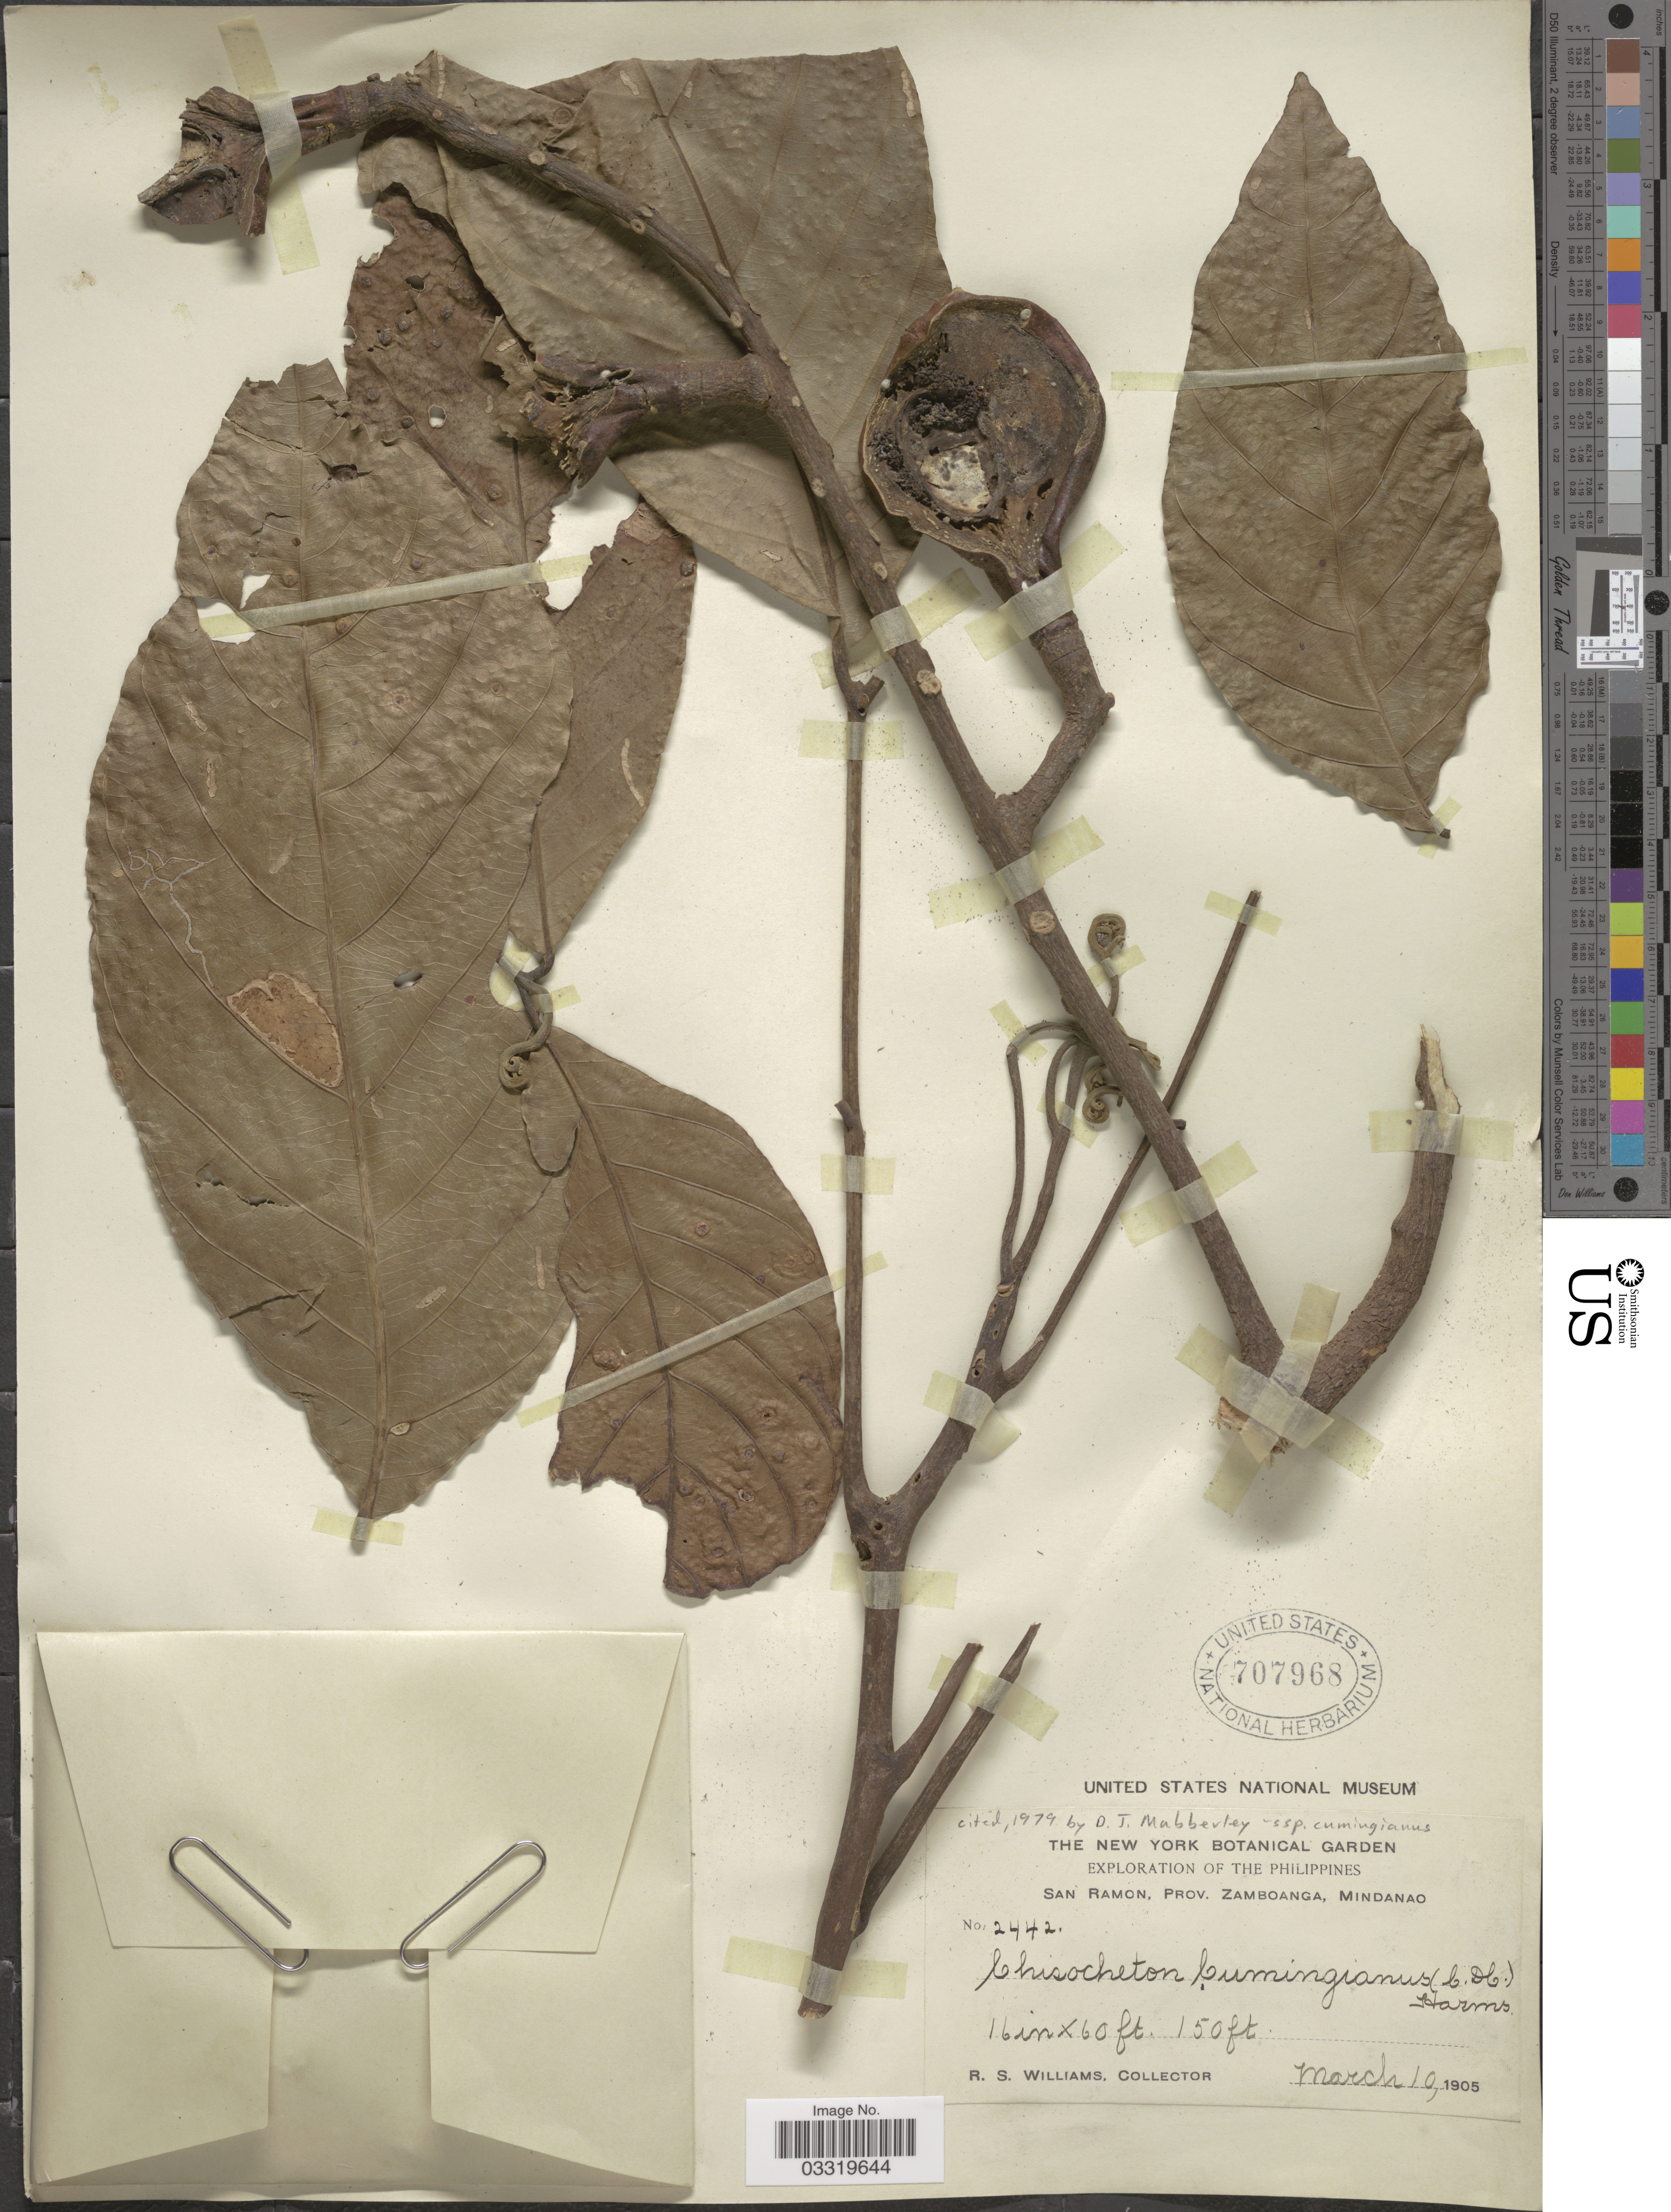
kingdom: Plantae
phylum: Tracheophyta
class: Magnoliopsida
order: Sapindales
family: Meliaceae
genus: Chisocheton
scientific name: Chisocheton cumingianus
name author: (C. DC.) Harms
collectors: R. S. Williams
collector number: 2442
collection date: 1905-03-10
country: Philippines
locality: San Ramon, Prov. Zamboanga, Mindanao.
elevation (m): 46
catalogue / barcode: US 707968